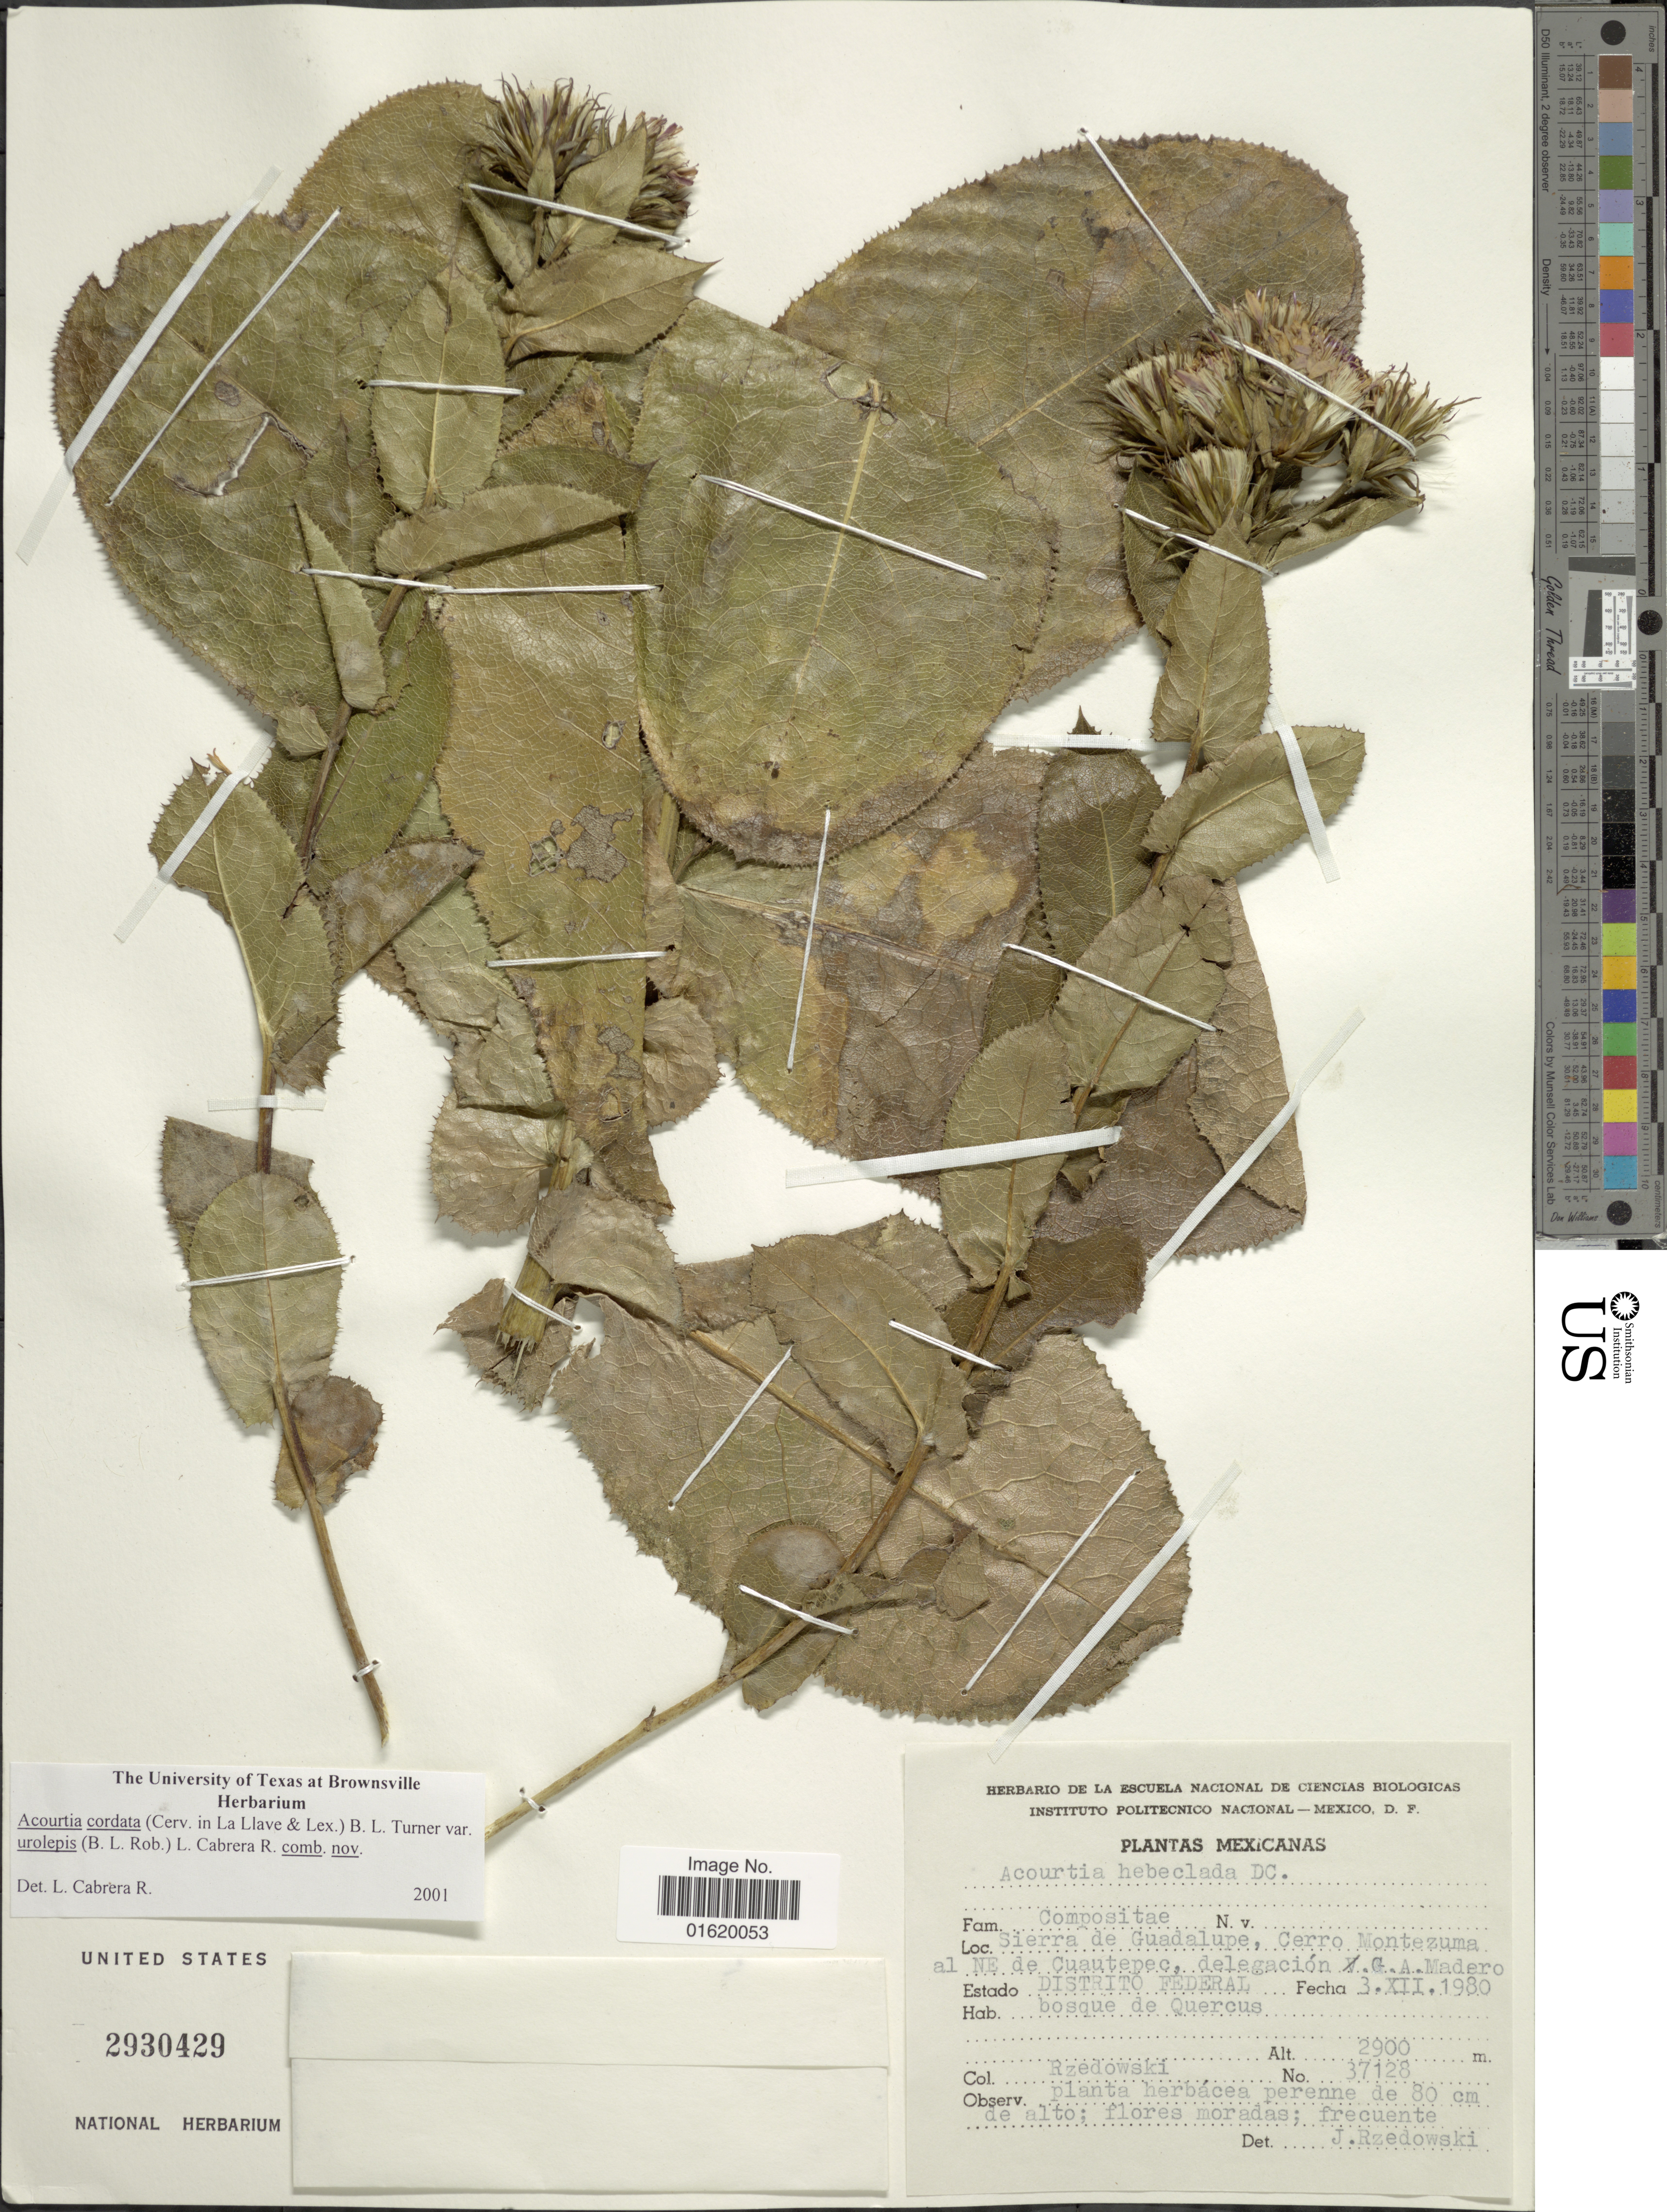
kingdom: Plantae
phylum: Tracheophyta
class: Magnoliopsida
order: Asterales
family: Asteraceae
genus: Acourtia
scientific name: Acourtia cordata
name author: (Cerv.) B.L. Turner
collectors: Rzedowski, --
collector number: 37128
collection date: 1980-12-03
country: Mexico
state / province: Distrito Federal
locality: Sierra de Guadalupe, Cerro Montezuma, al NE de Cuatepec, delegacion V.G.A. Madero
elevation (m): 2900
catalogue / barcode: US 2930429